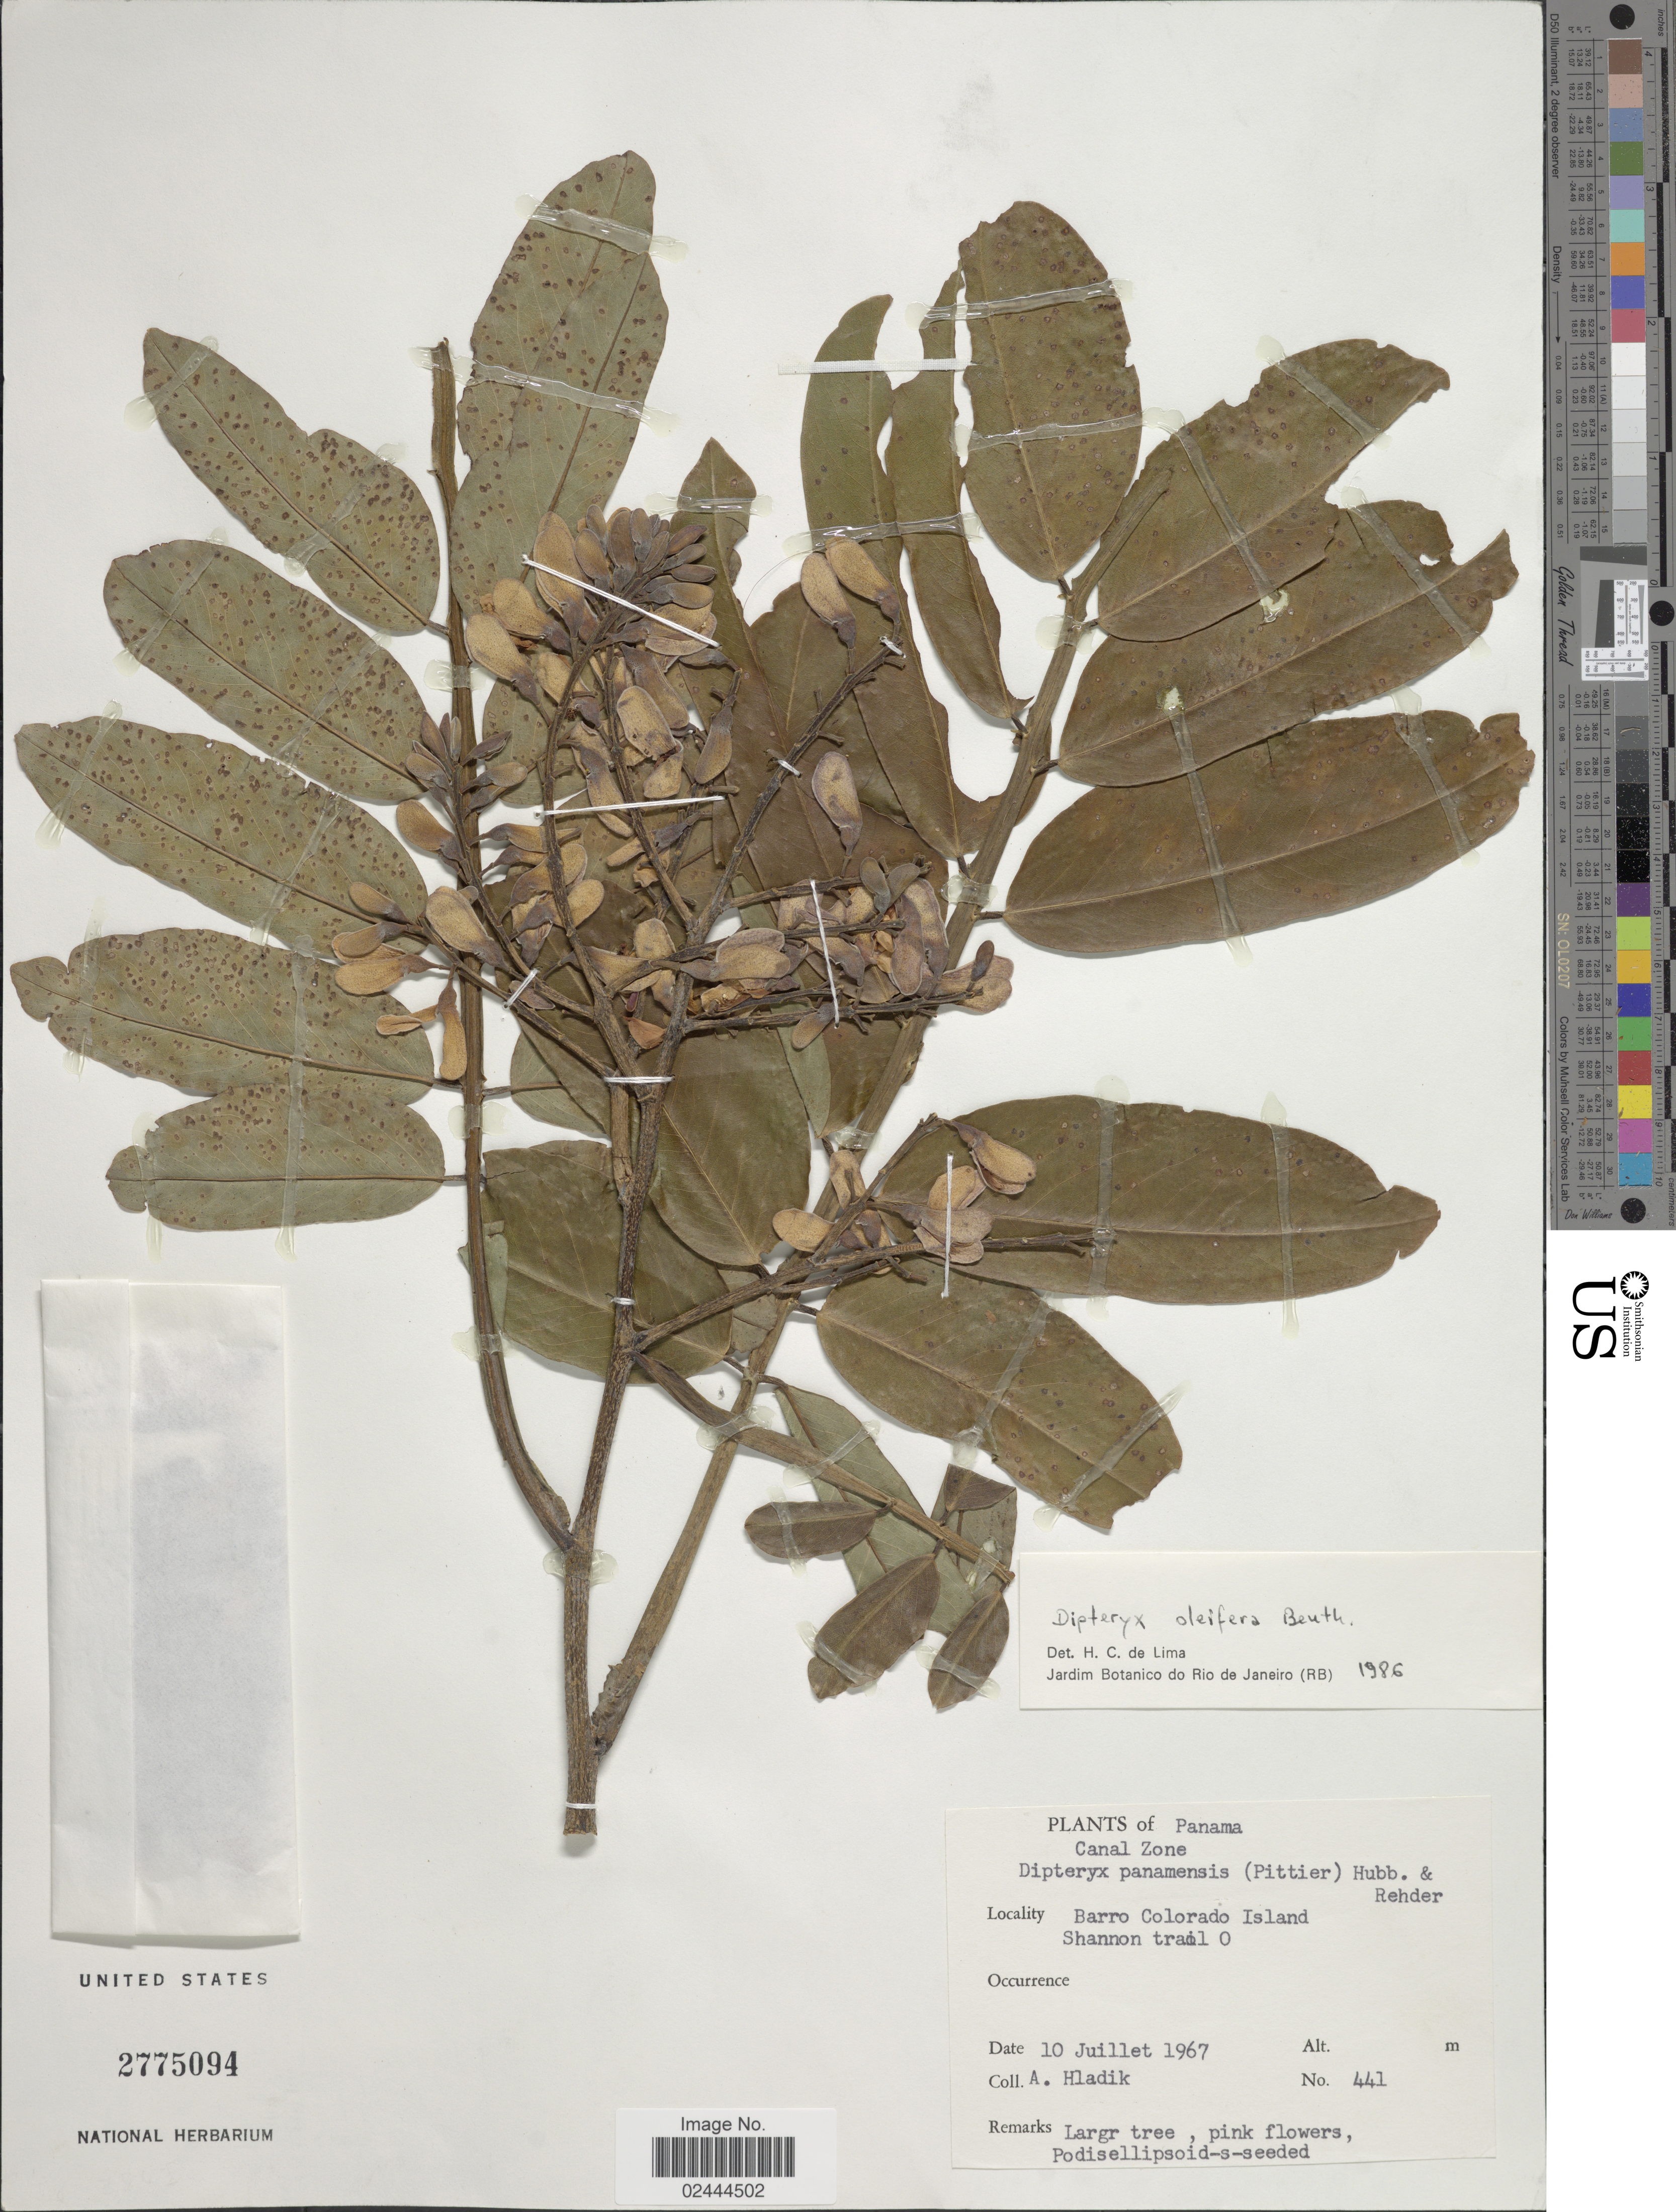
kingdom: Plantae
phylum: Tracheophyta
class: Magnoliopsida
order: Fabales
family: Fabaceae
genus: Dipteryx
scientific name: Dipteryx oleifera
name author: Benth.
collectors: A. Hladik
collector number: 441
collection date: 1967-07-10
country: Panama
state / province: Panamá Oeste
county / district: Canal Zone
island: Barro Colorado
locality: Canal Zone. Barro Colorado Island. Shannon trail O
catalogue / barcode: US 2775094